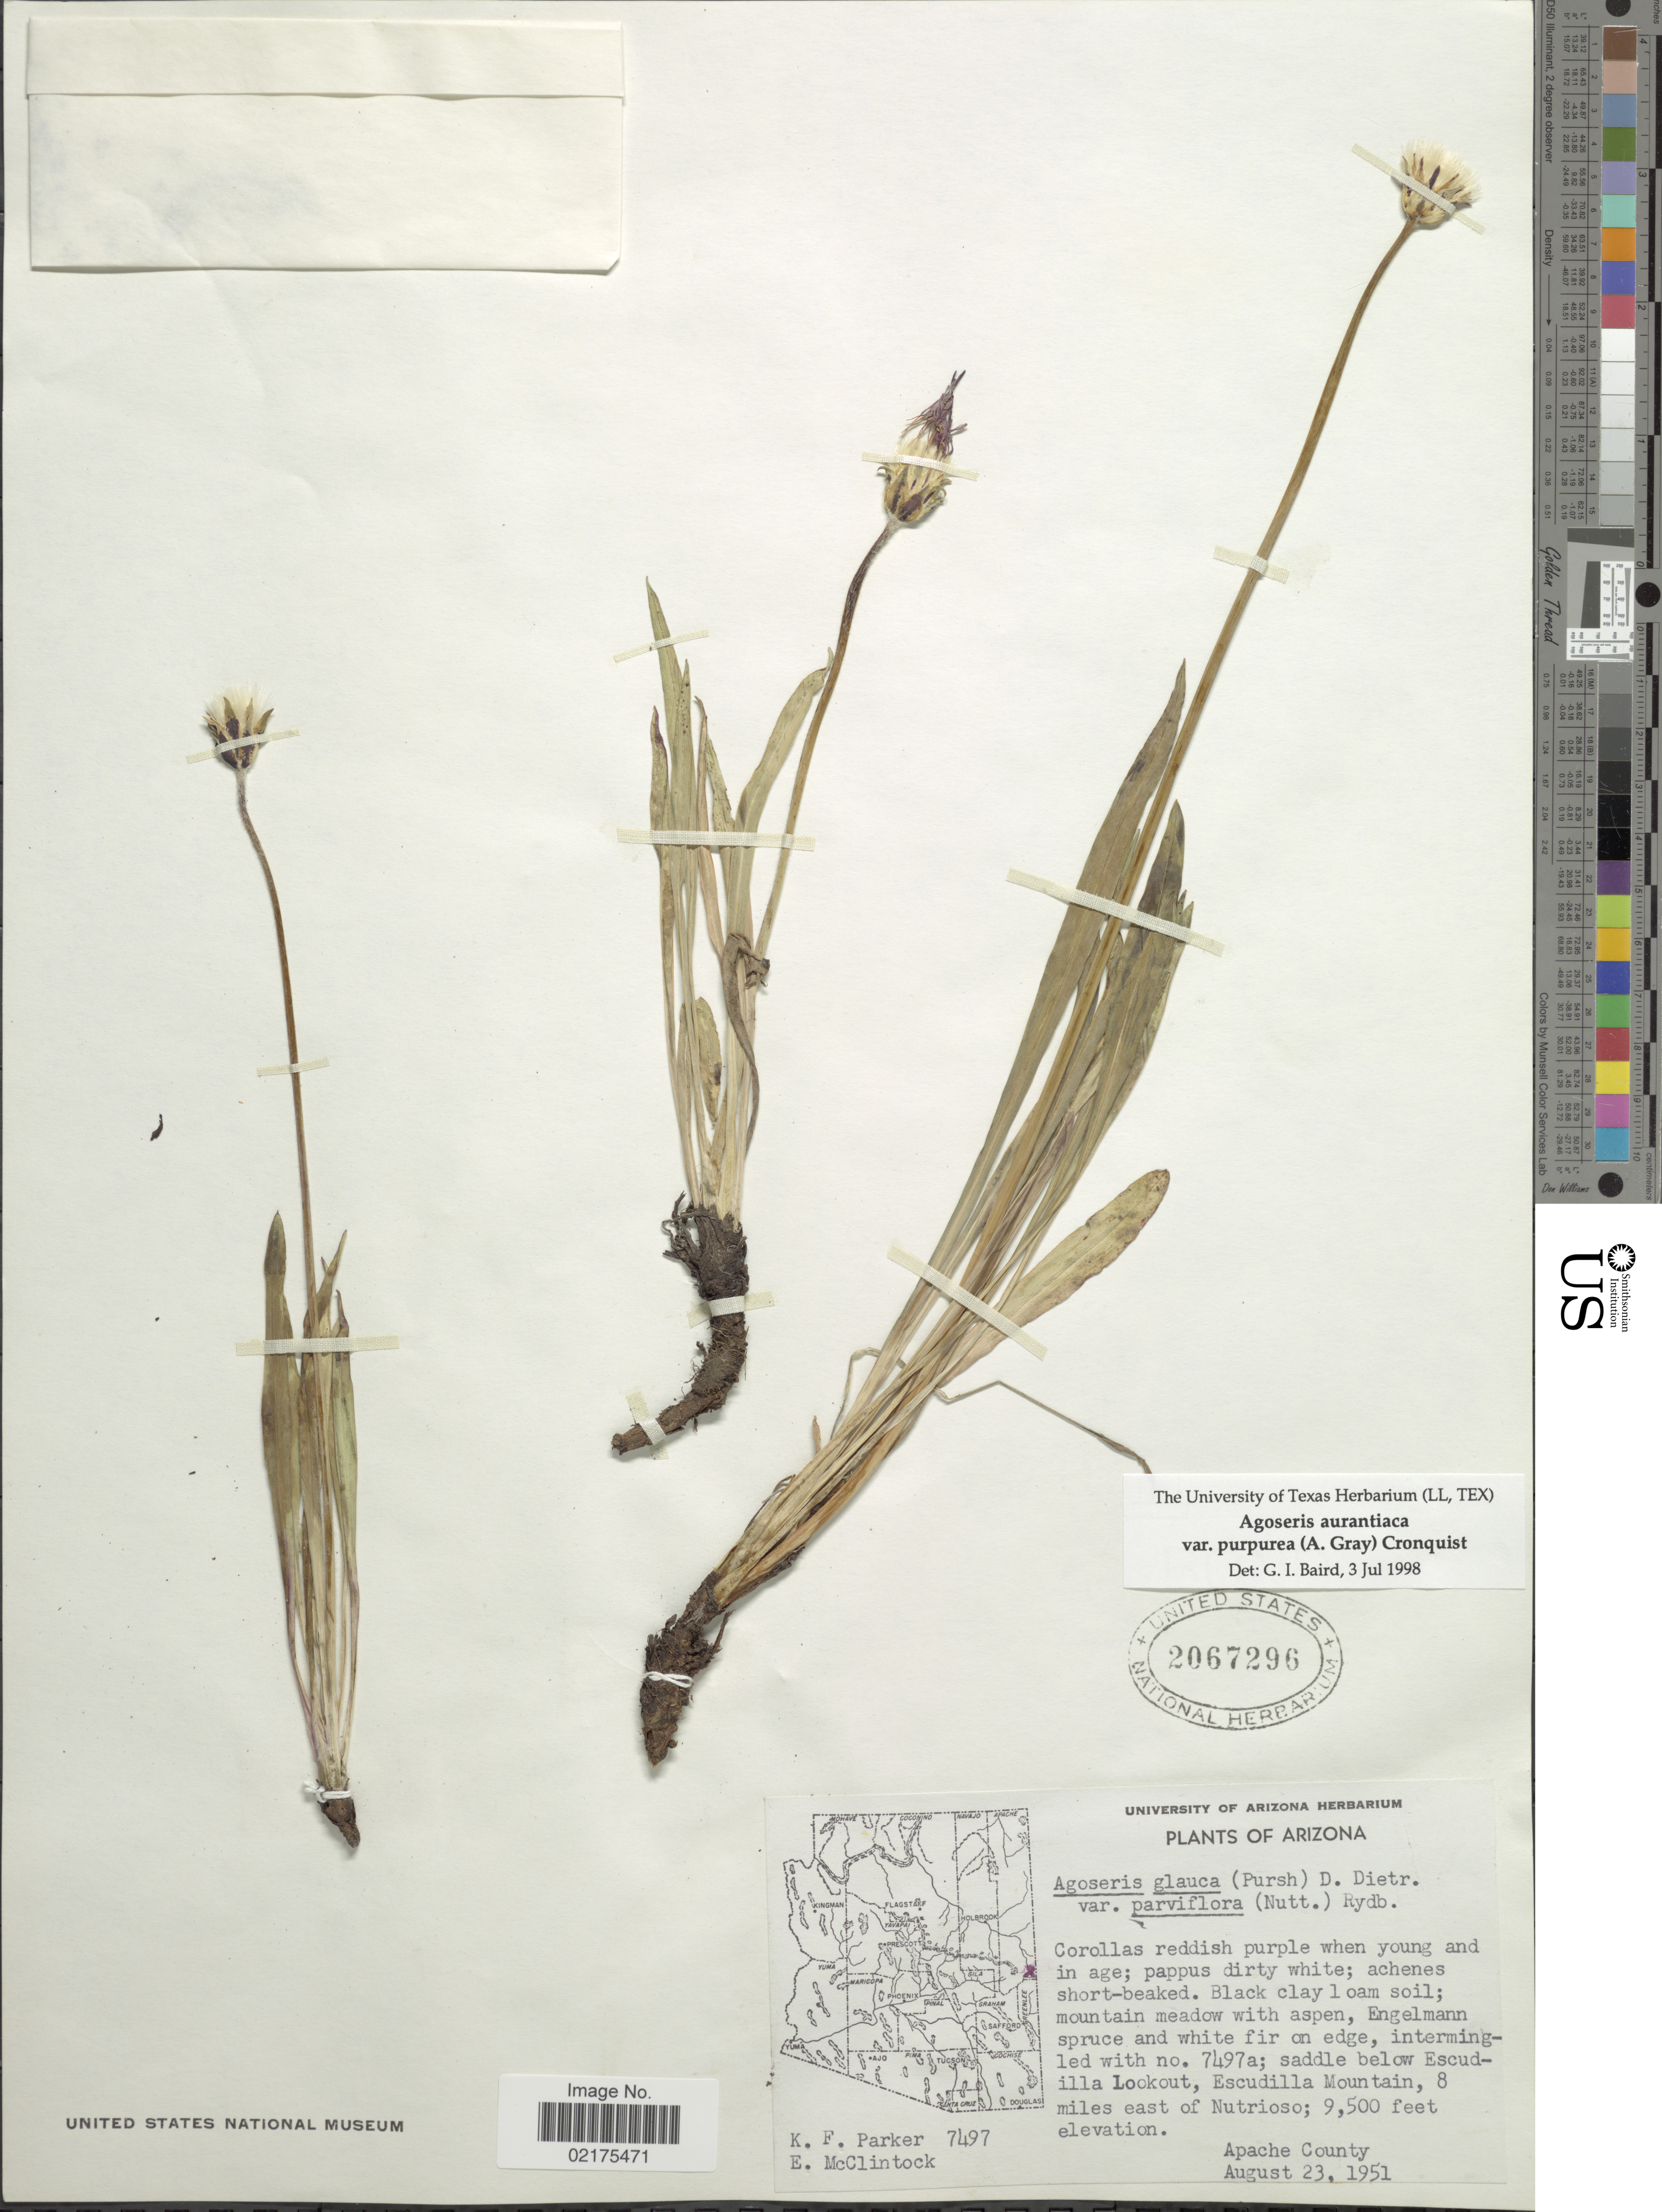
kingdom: Plantae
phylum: Tracheophyta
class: Magnoliopsida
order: Asterales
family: Asteraceae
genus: Agoseris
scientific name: Agoseris aurantiaca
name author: (Hook.) Greene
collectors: K. F. Parker & E. McClintock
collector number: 7497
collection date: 1951-08-23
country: United States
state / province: Arizona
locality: Black Clay loam soil; mountain meadow with aspen, Engelmann spruce and white fir on edge; Saddle below Escudilla Lookout, Escudilla Mountain, 8 miles east of Nutrioso. Apache County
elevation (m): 2896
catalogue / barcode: US 2067296